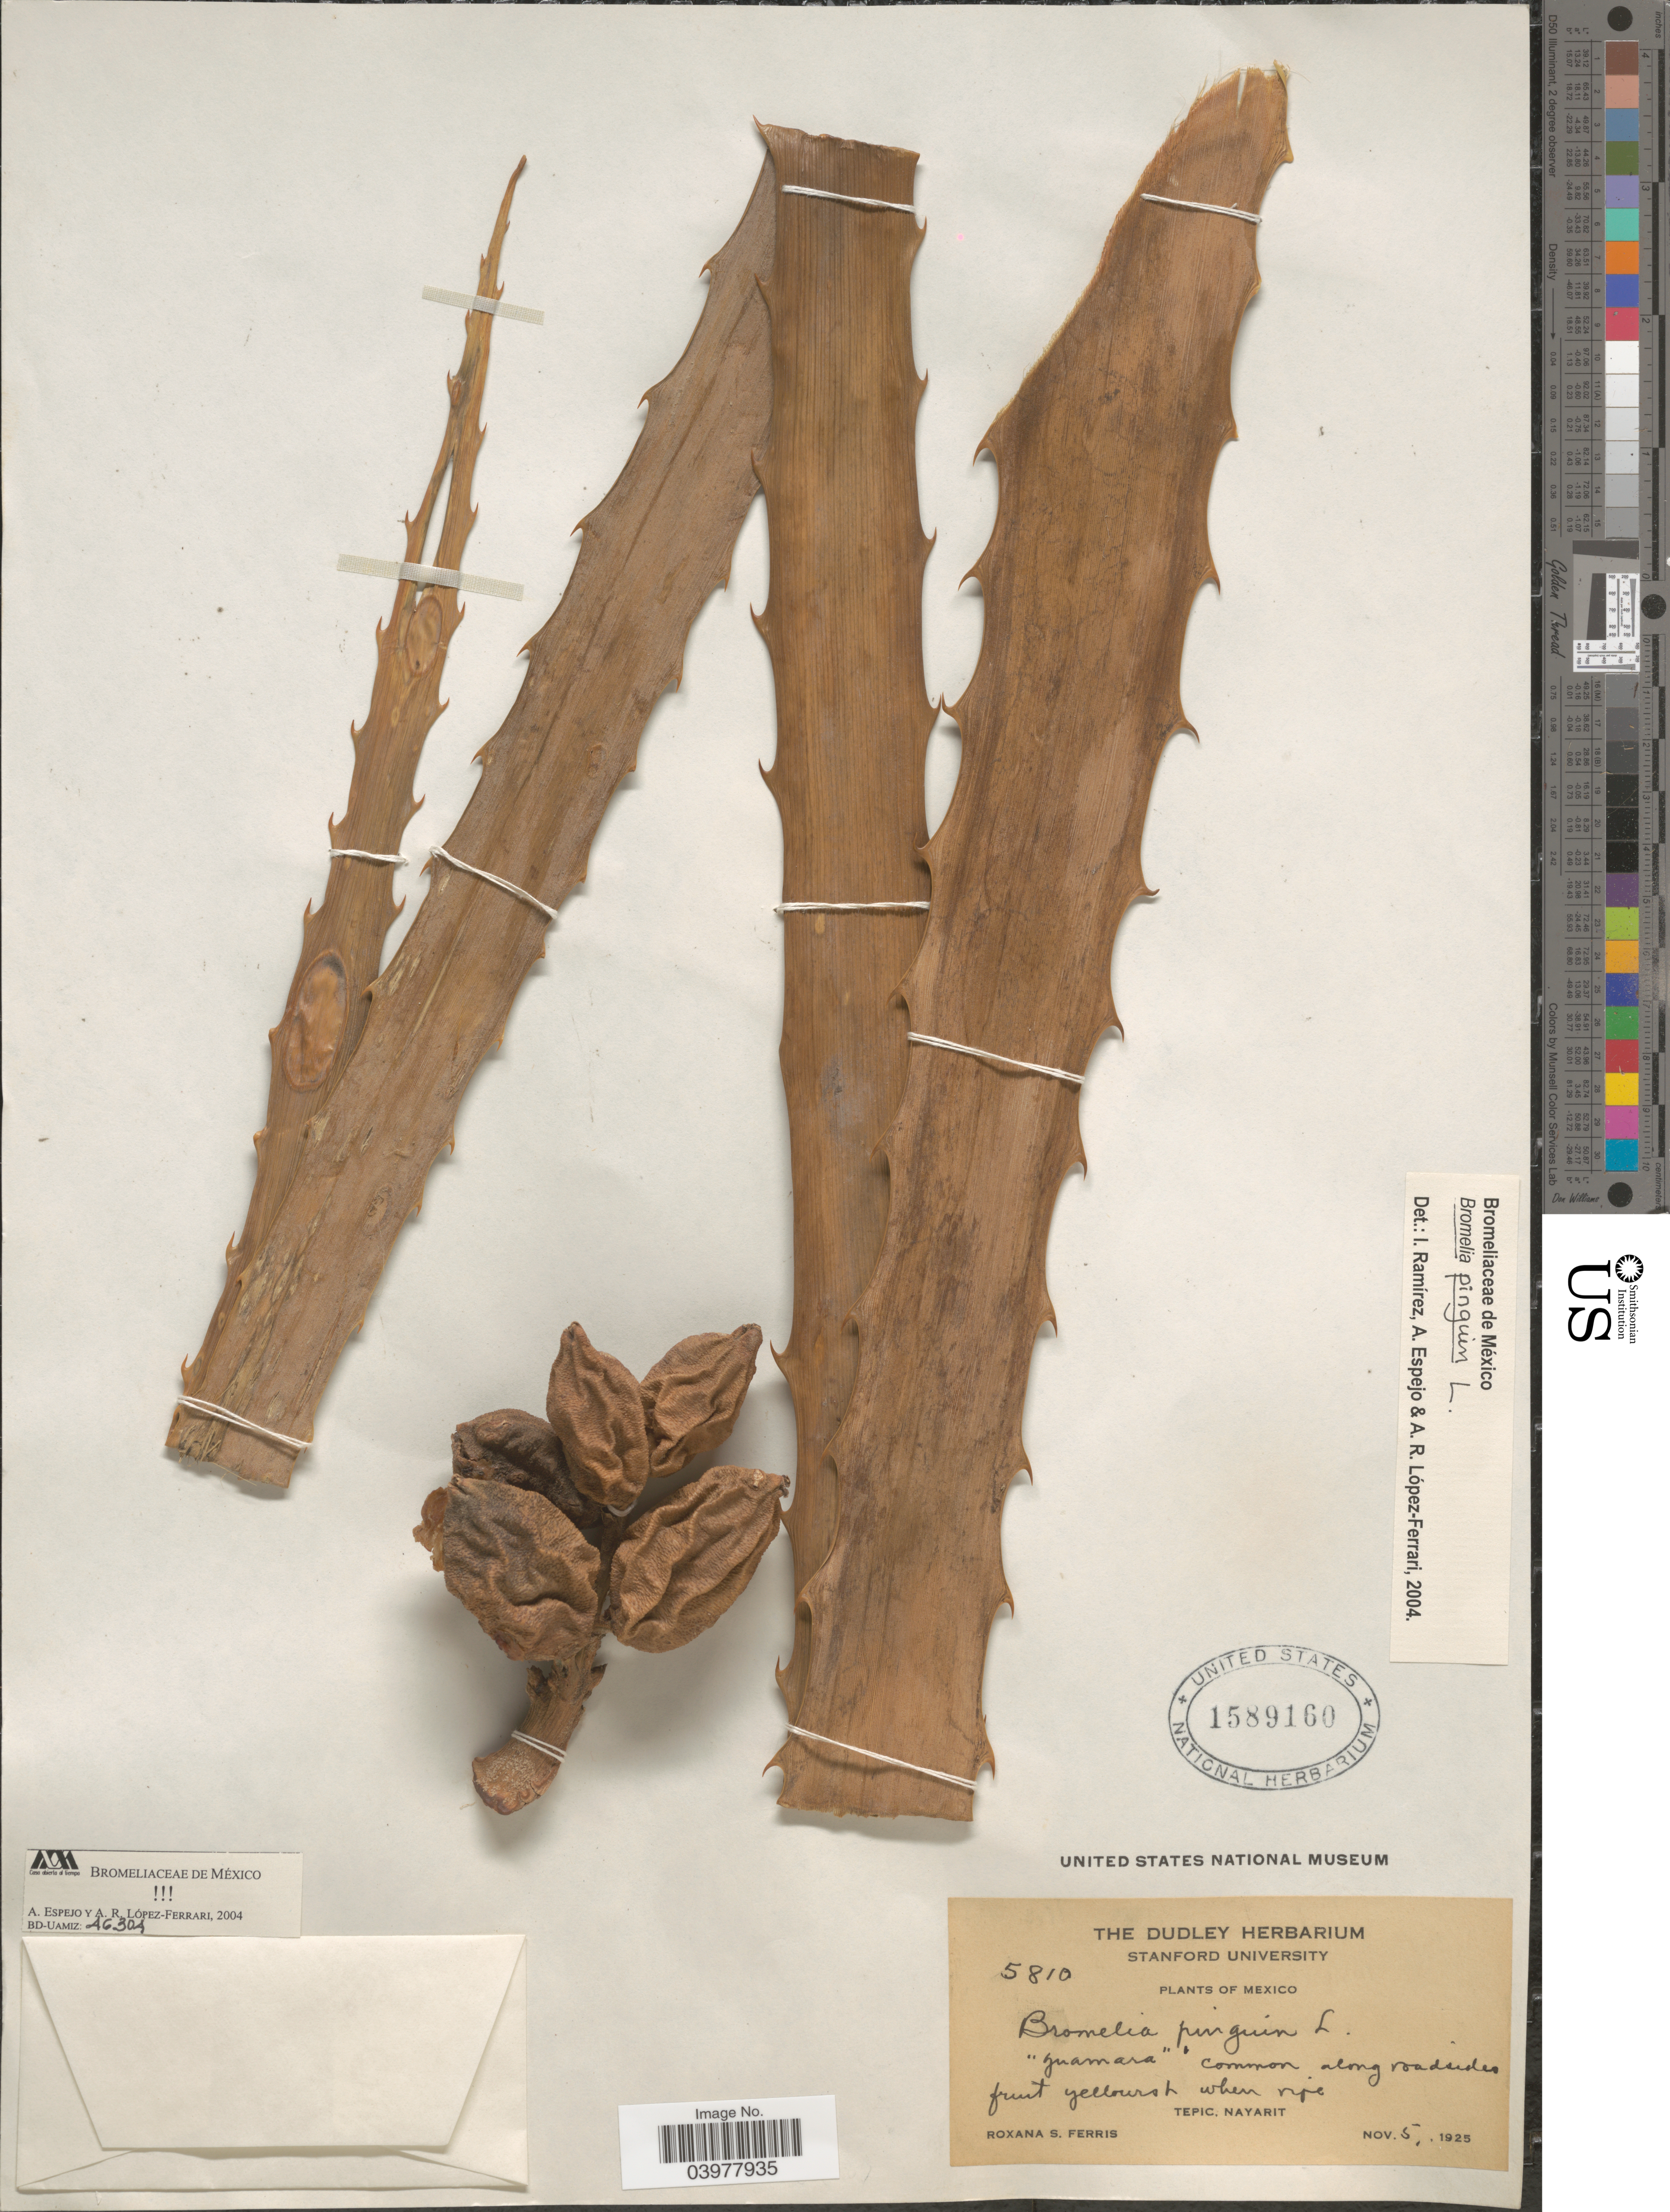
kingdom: Plantae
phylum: Tracheophyta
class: Liliopsida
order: Poales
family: Bromeliaceae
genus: Bromelia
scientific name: Bromelia pinguin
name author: L.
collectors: R. S. Ferris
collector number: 5810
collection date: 1925-11-05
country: Mexico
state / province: Nayarit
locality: Tepic.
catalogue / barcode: US 1589160